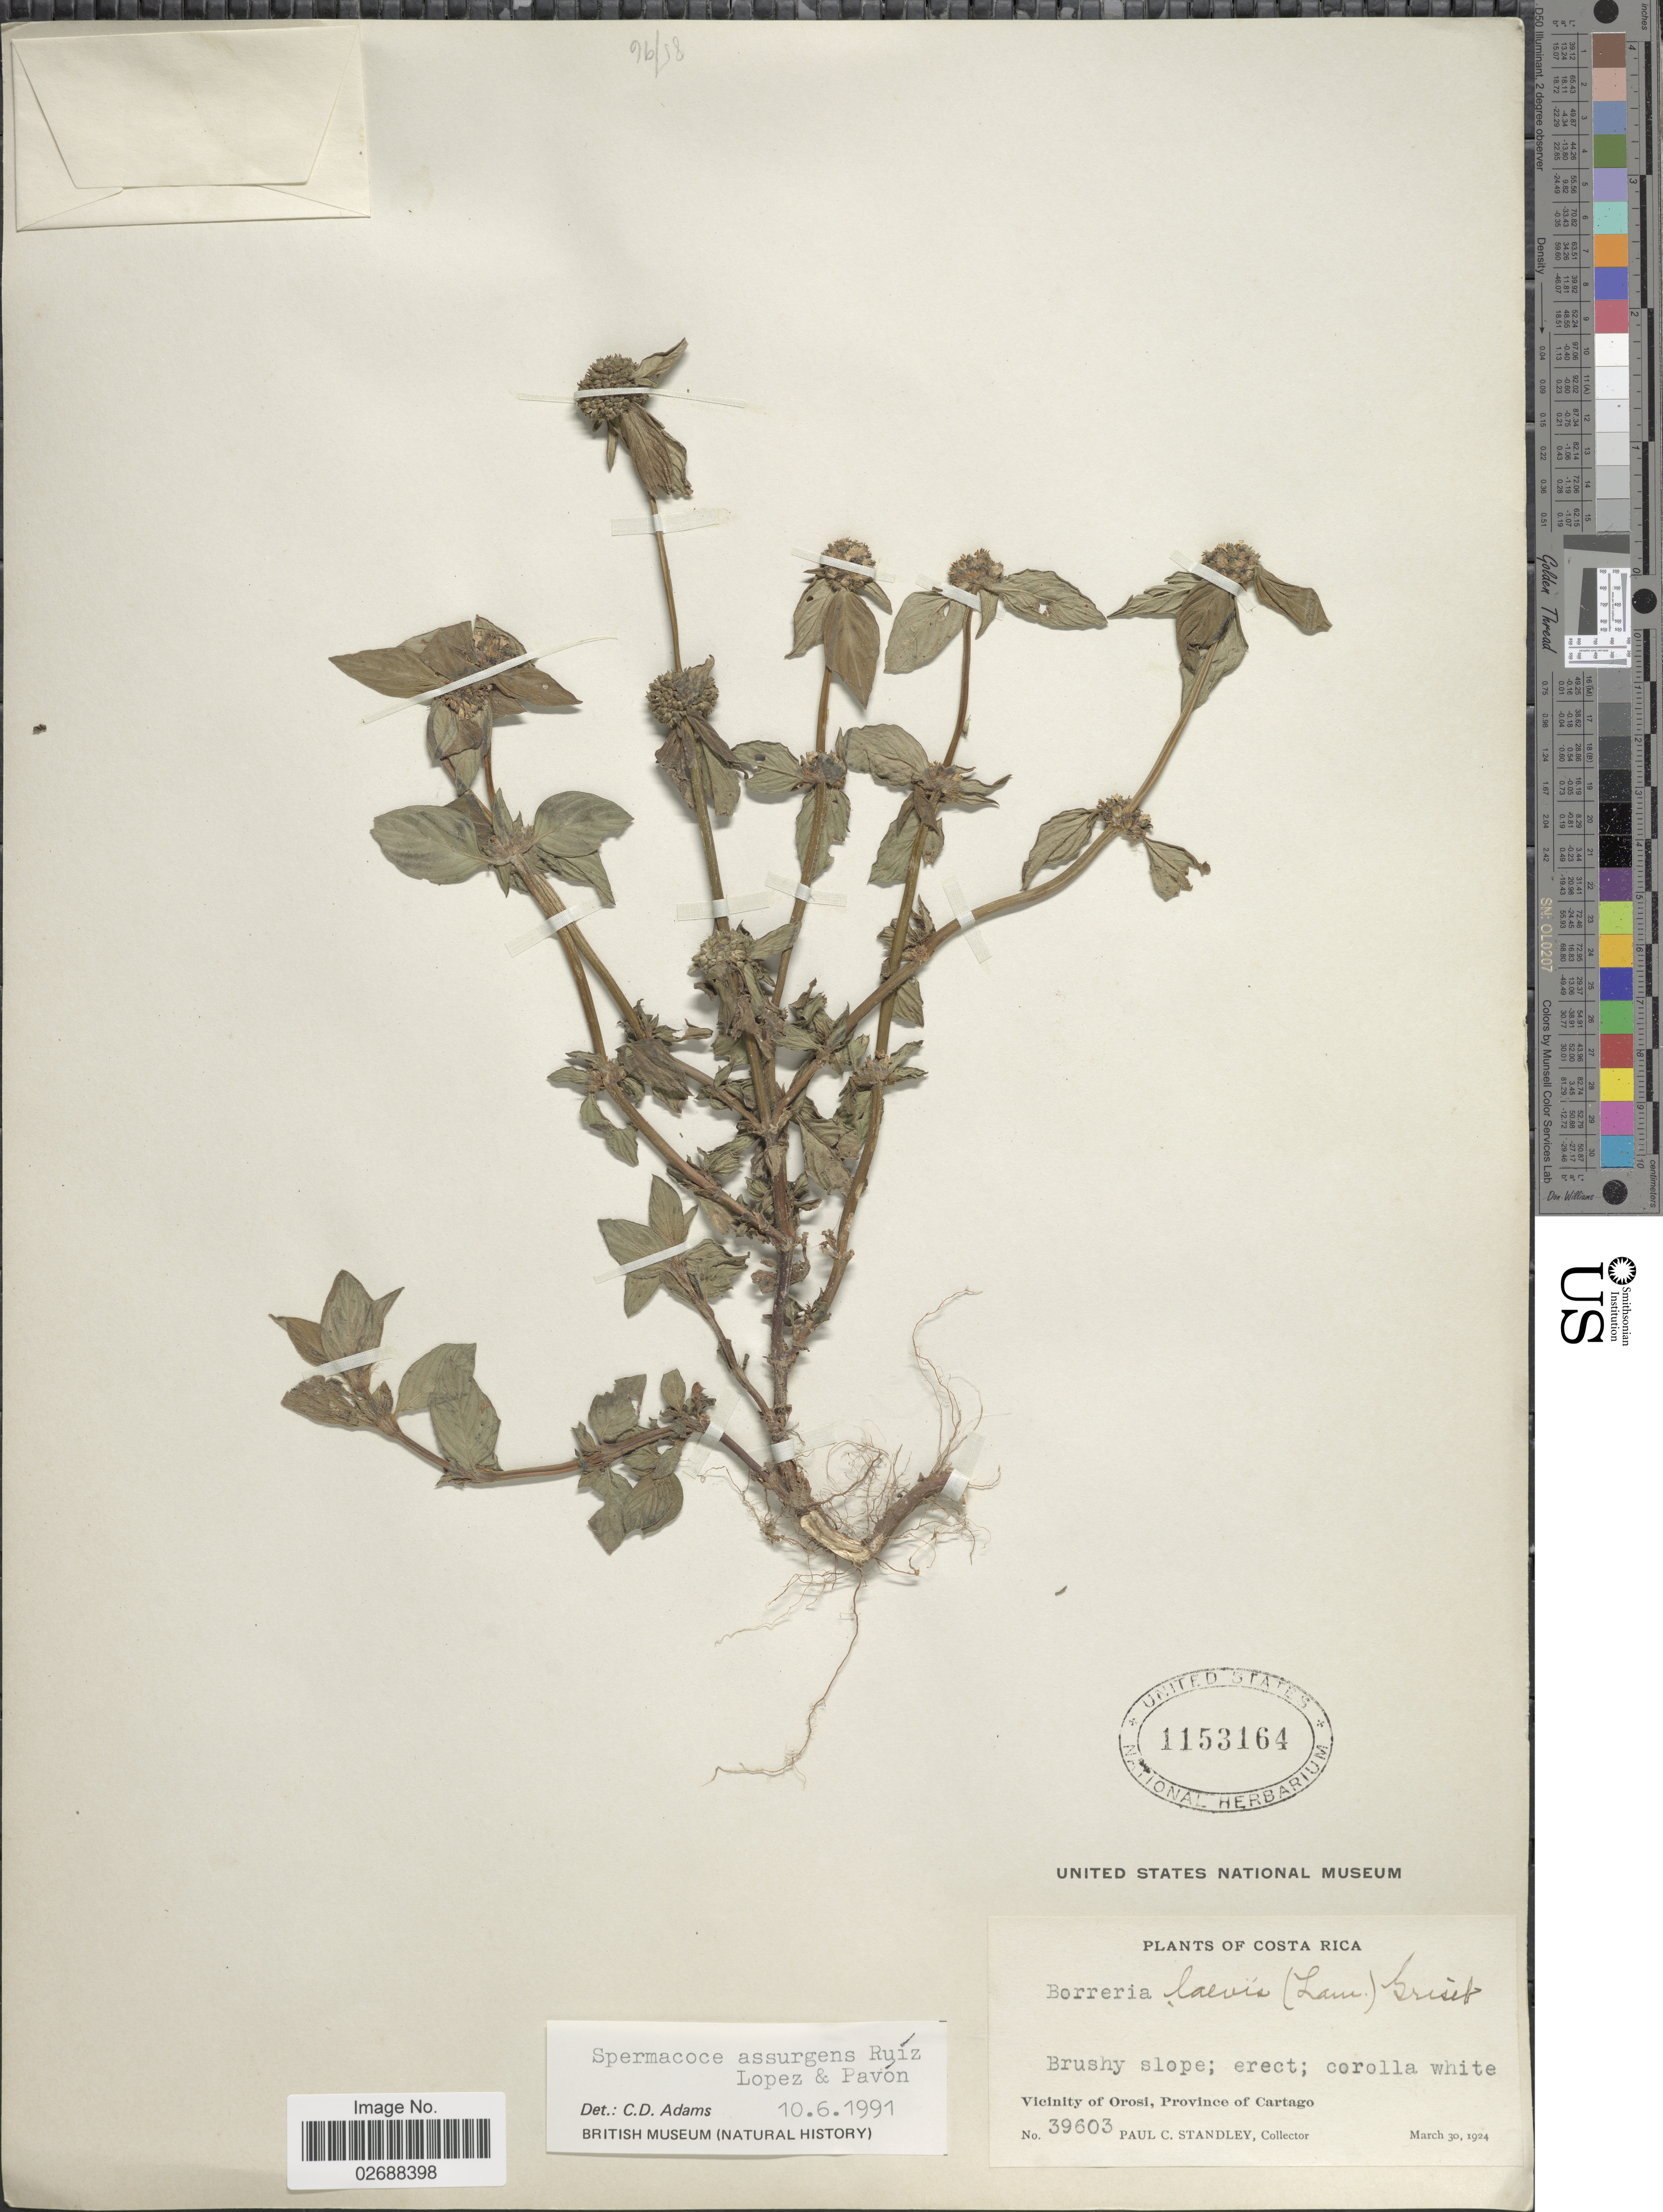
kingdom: Plantae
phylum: Tracheophyta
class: Magnoliopsida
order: Gentianales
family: Rubiaceae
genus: Borreria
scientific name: Borreria assurgens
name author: (Ruiz & Pav.) Griseb.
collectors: P. C. Standley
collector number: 39603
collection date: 1924-03-30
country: Costa Rica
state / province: Cartago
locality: Vicinity of Orosi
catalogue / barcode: US 1153164